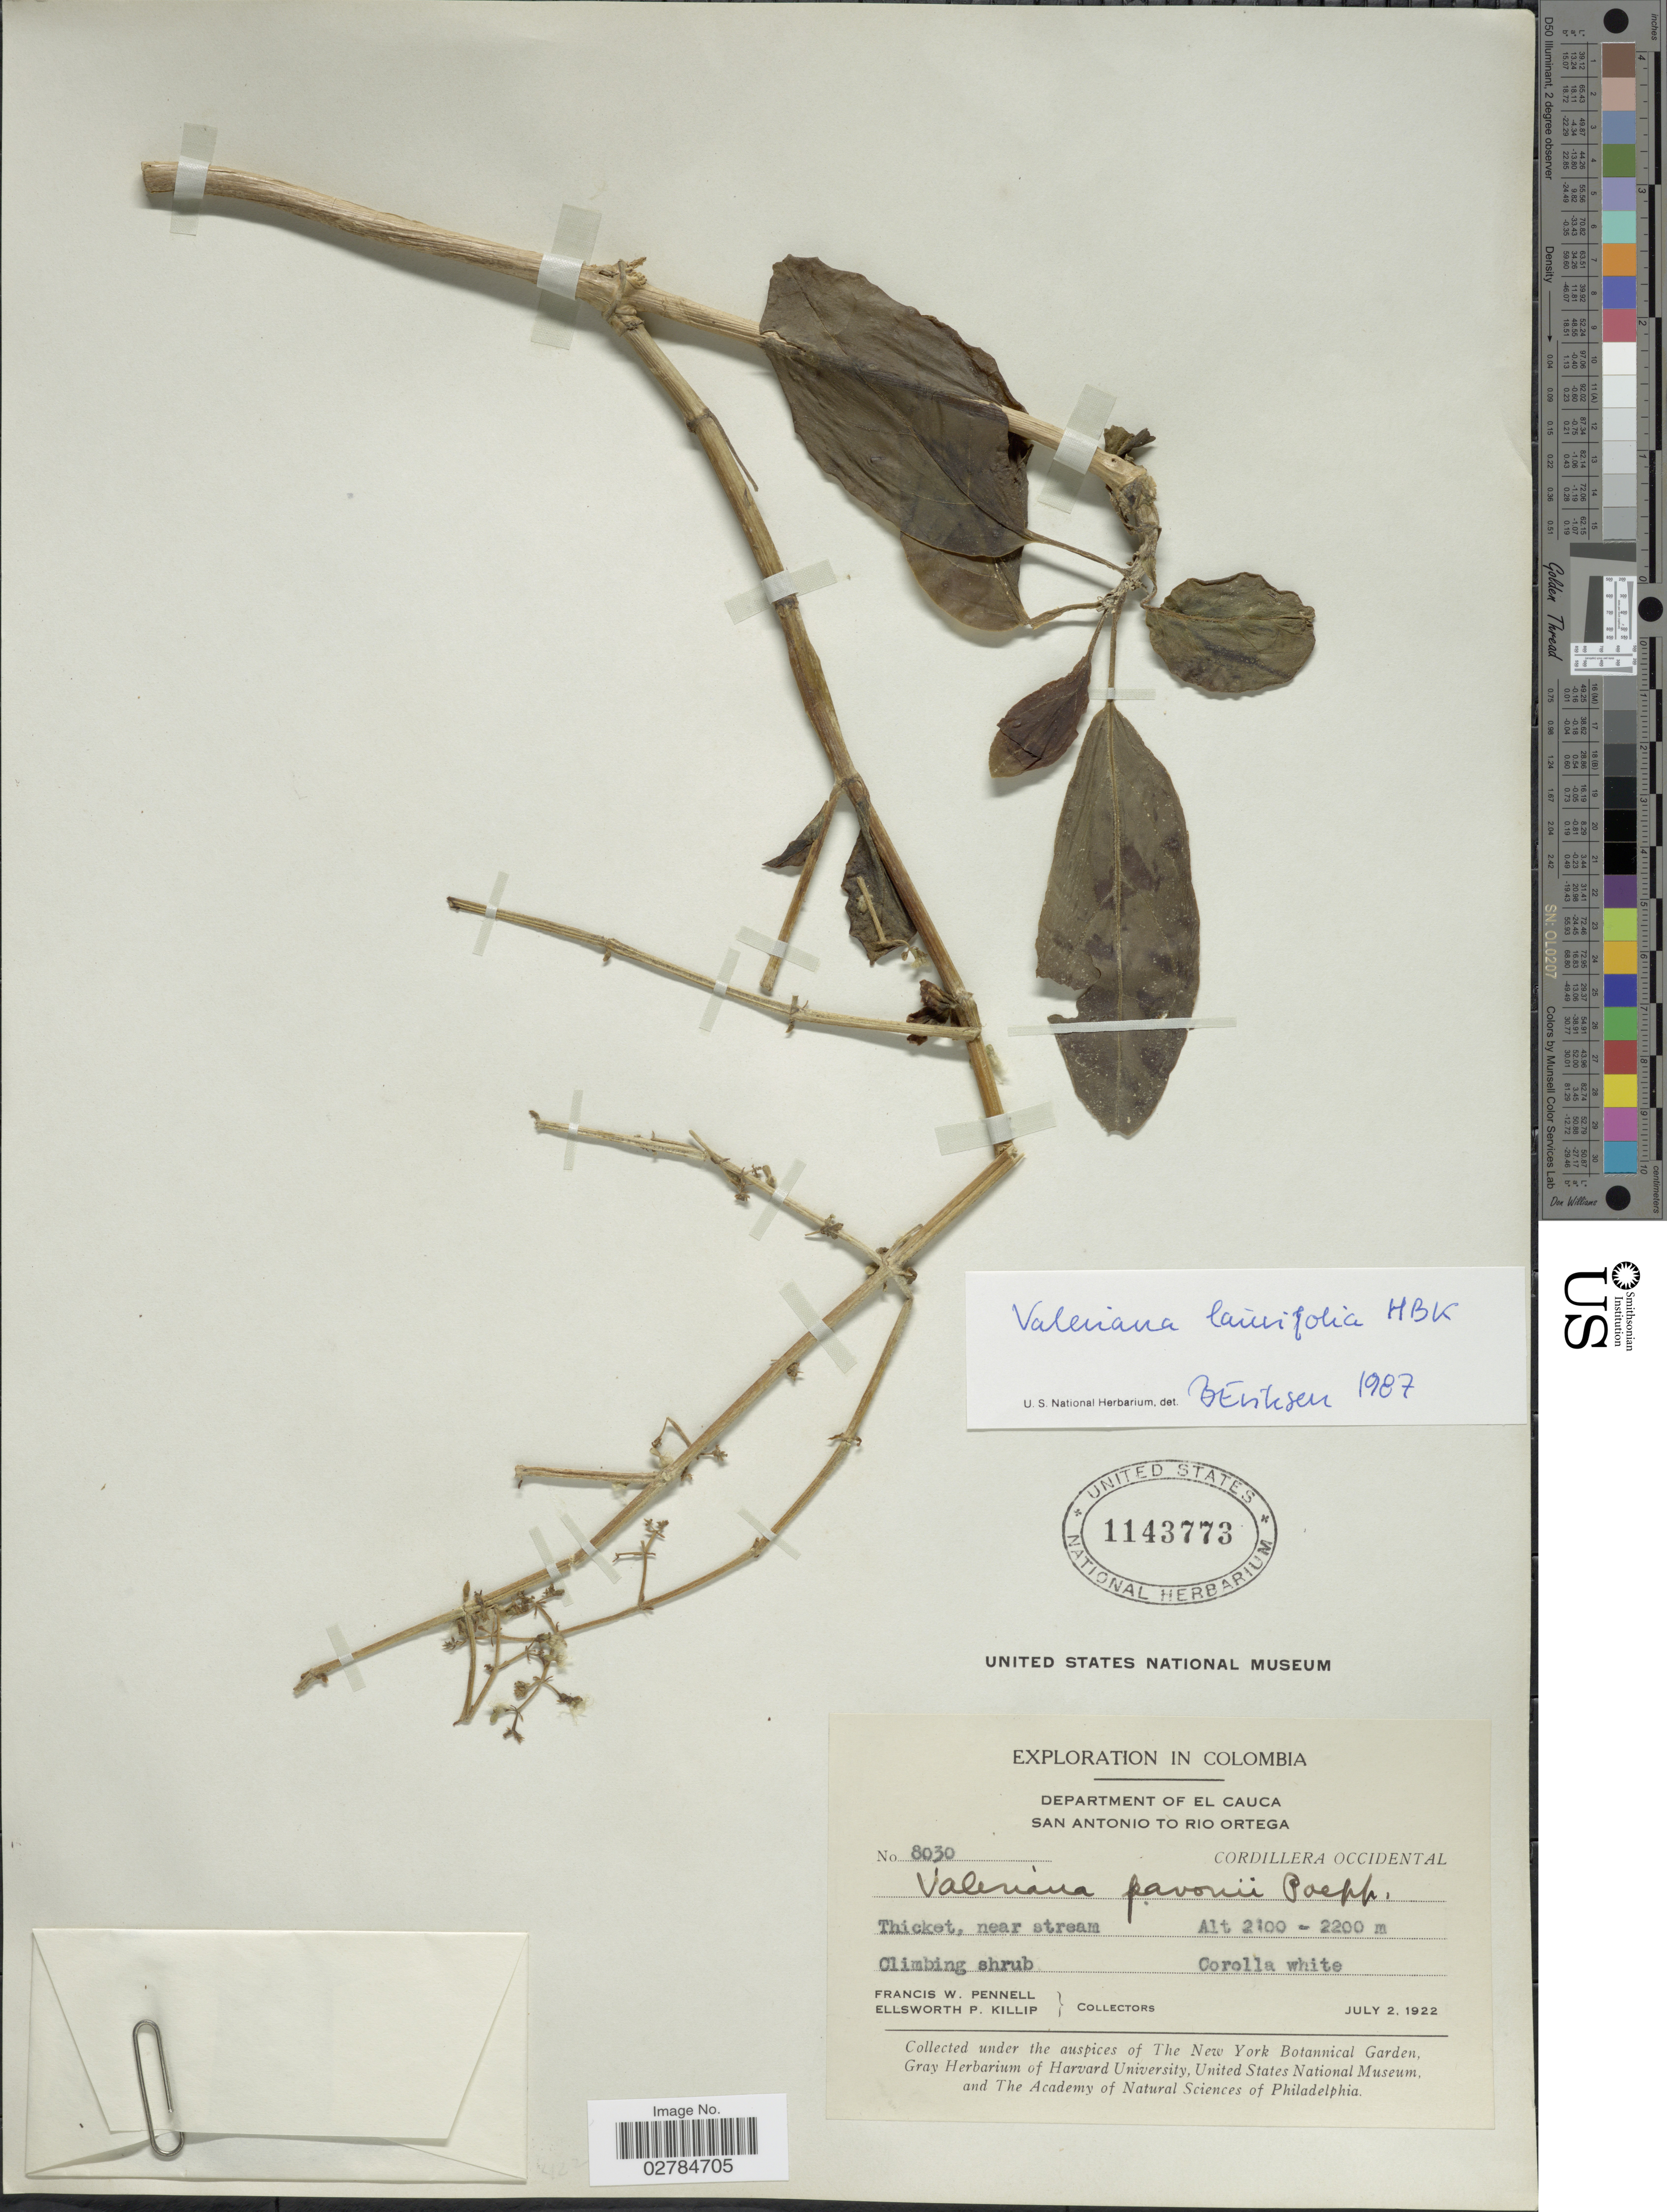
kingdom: Plantae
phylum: Tracheophyta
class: Magnoliopsida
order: Dipsacales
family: Caprifoliaceae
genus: Valeriana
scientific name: Valeriana laurifolia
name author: Kunth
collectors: F. W. Pennell & E. P. Killip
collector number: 8030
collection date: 1922-07-02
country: Colombia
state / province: Cauca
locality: Department of El Cauca. San Antonio to Rio Ortega. Cordillera Occidental.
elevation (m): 2100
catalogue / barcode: US 1143773